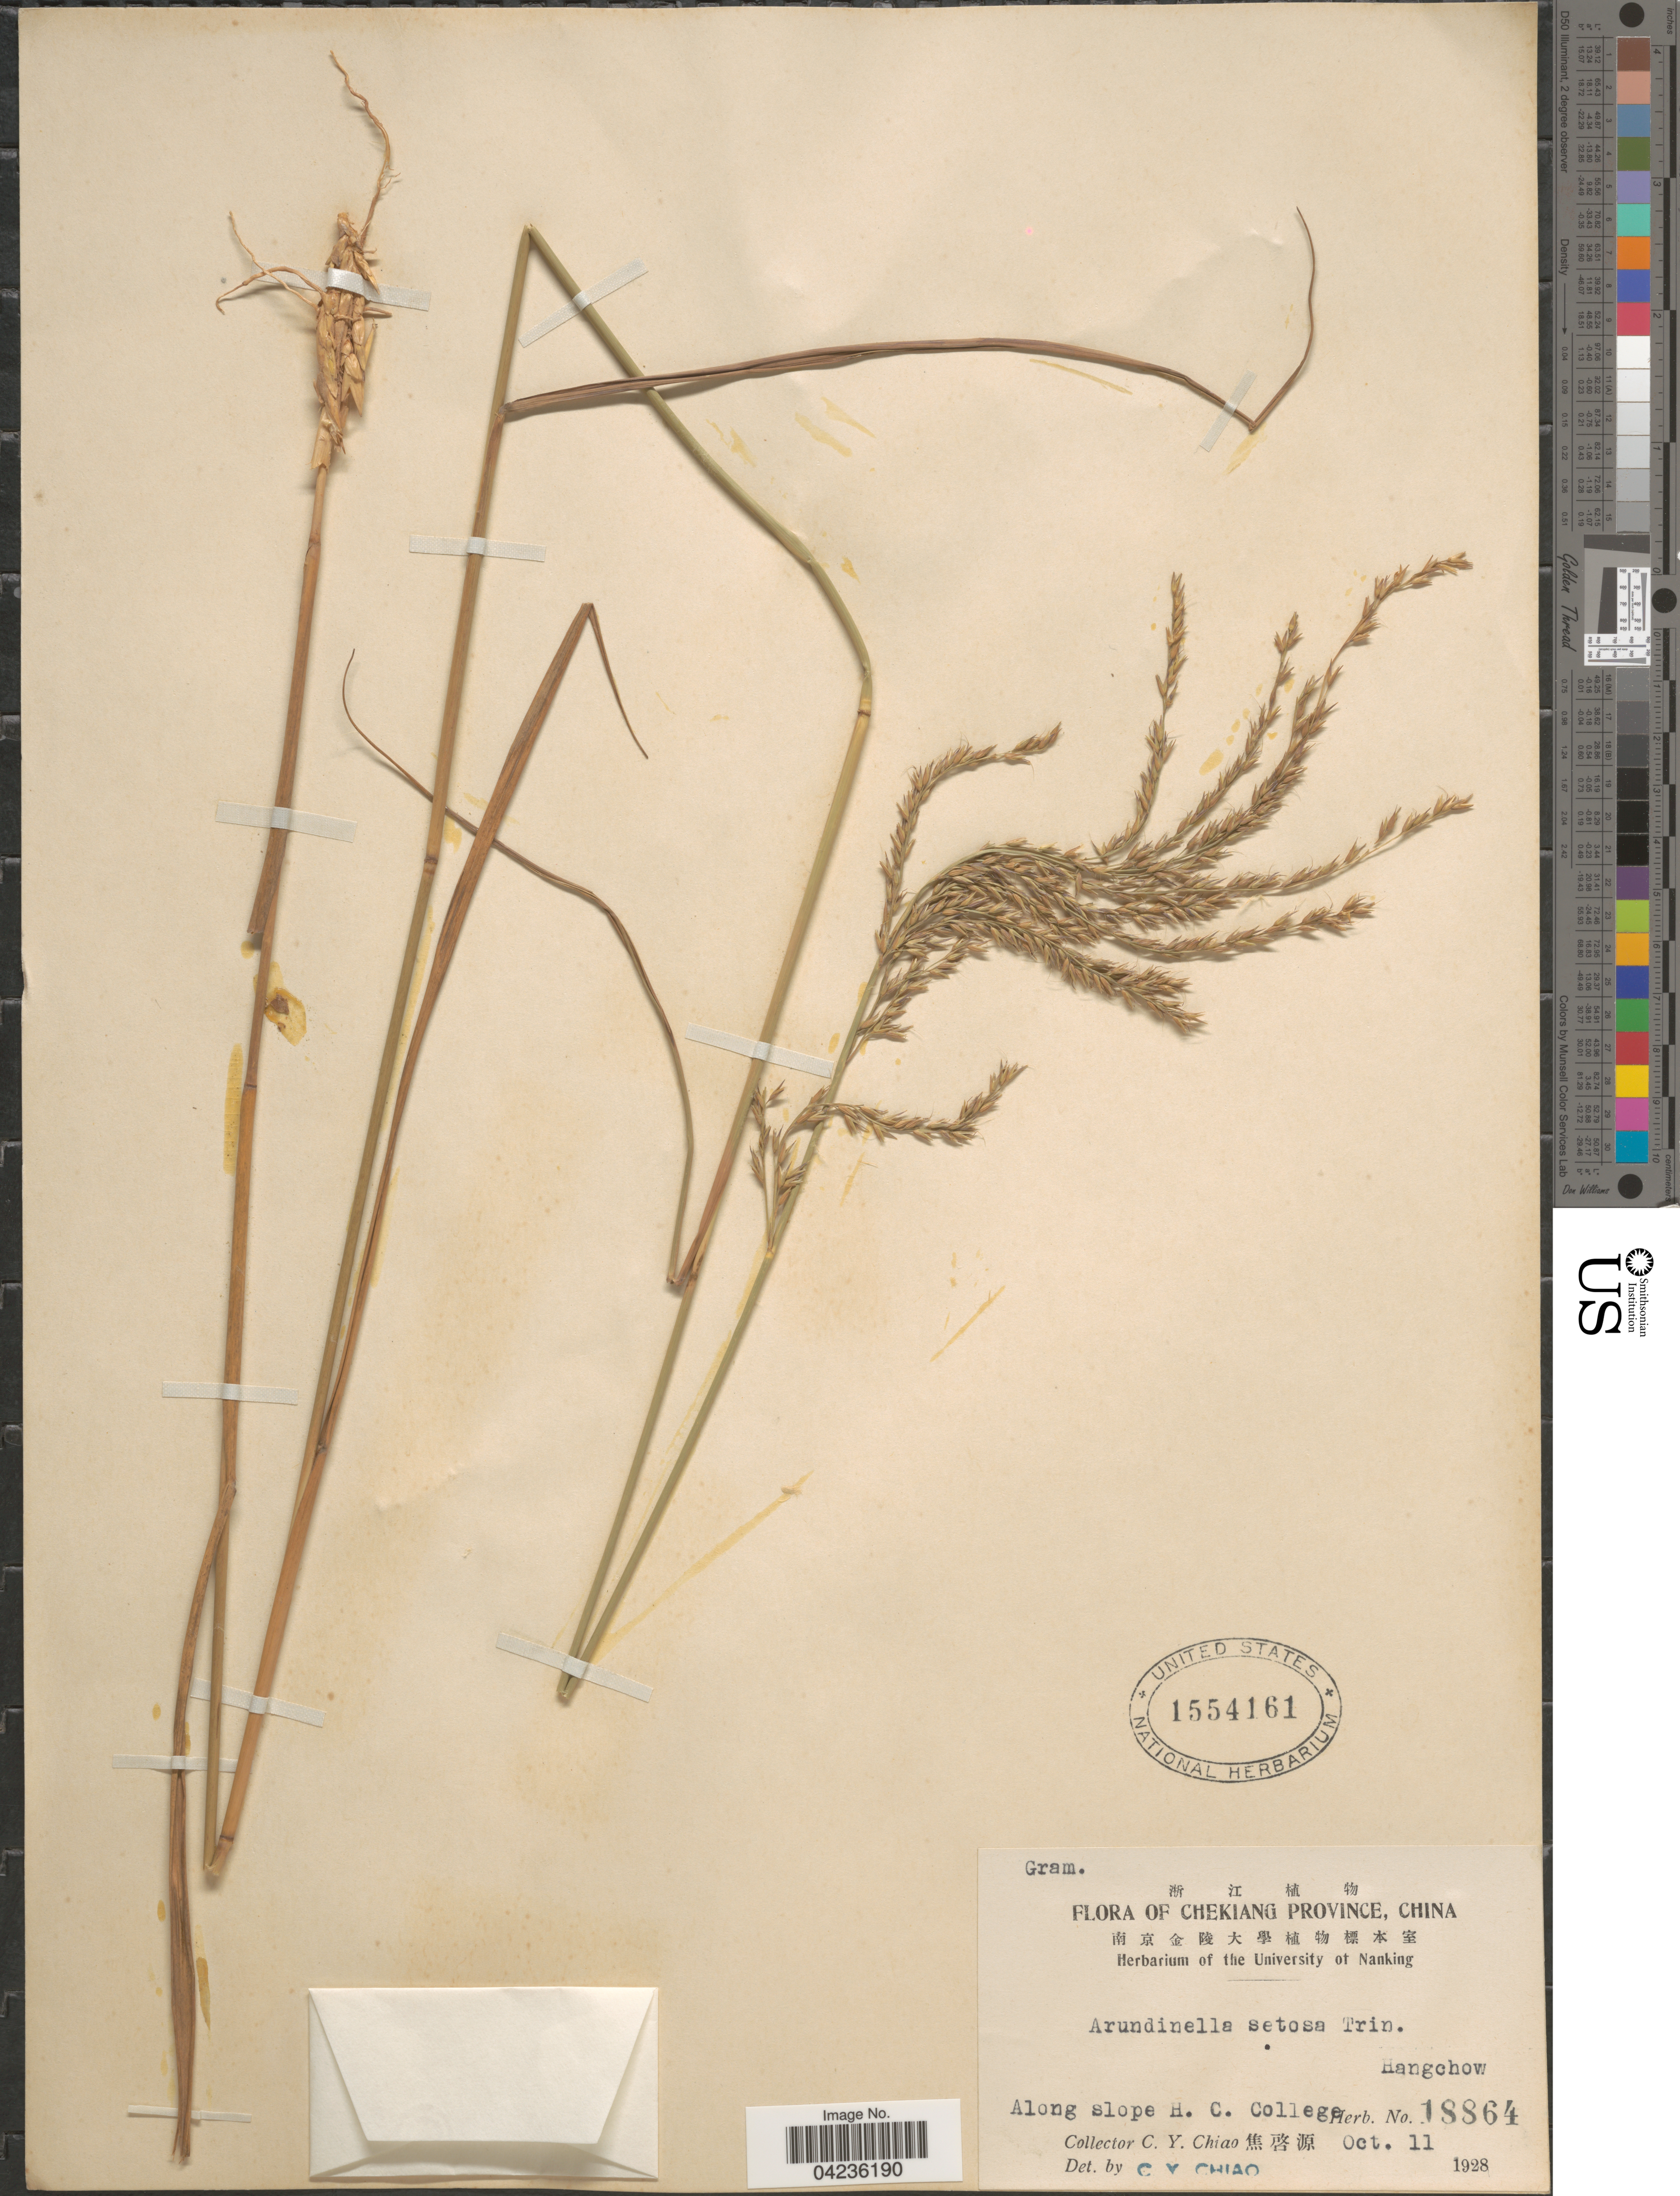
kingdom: Plantae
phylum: Tracheophyta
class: Liliopsida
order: Poales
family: Poaceae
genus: Arundinella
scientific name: Arundinella setosa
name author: Trin.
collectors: C. Y. Chiao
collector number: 18864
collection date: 1928-10-11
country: China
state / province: Zhejiang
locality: Chekiang Province. Along slope H. C. College.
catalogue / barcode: US 1554161